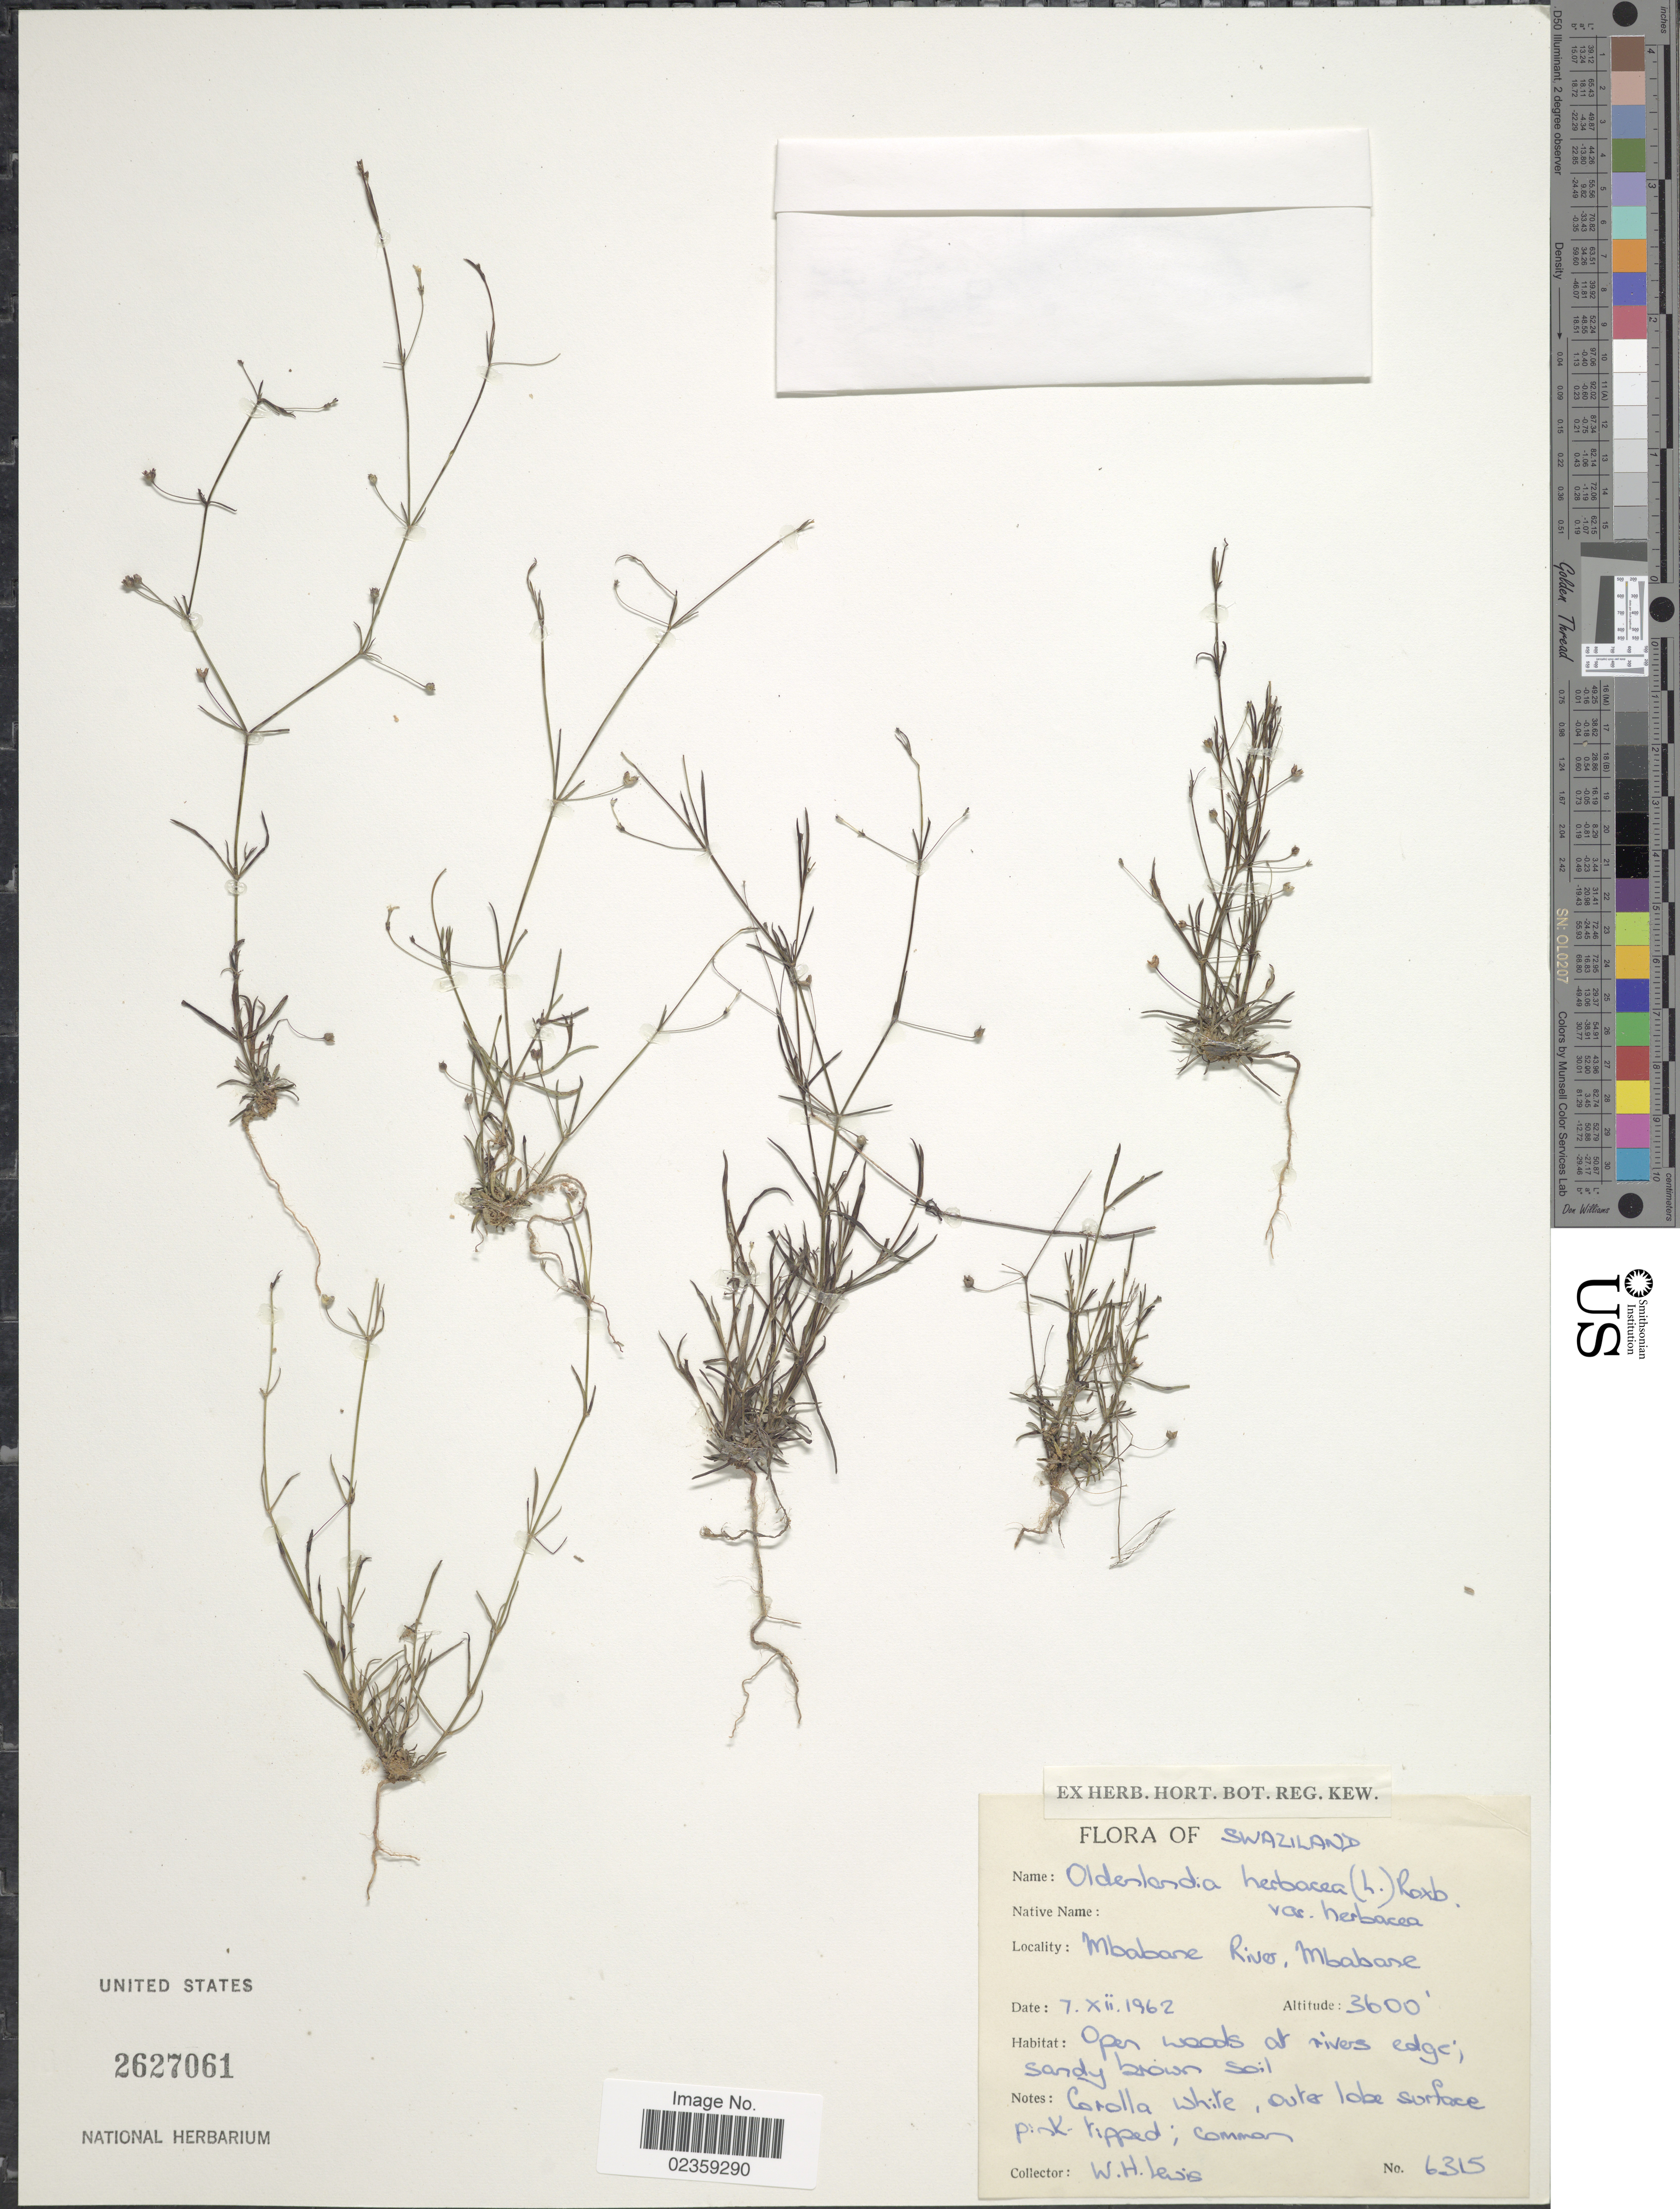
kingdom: Plantae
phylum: Tracheophyta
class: Magnoliopsida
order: Gentianales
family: Rubiaceae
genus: Oldenlandia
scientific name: Oldenlandia herbacea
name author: (L.) Roxb.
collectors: W. H. Lewis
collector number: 6315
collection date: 1962-12-07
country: Eswatini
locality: Mbabane River, Mbabane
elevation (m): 1097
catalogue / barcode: US 2627061